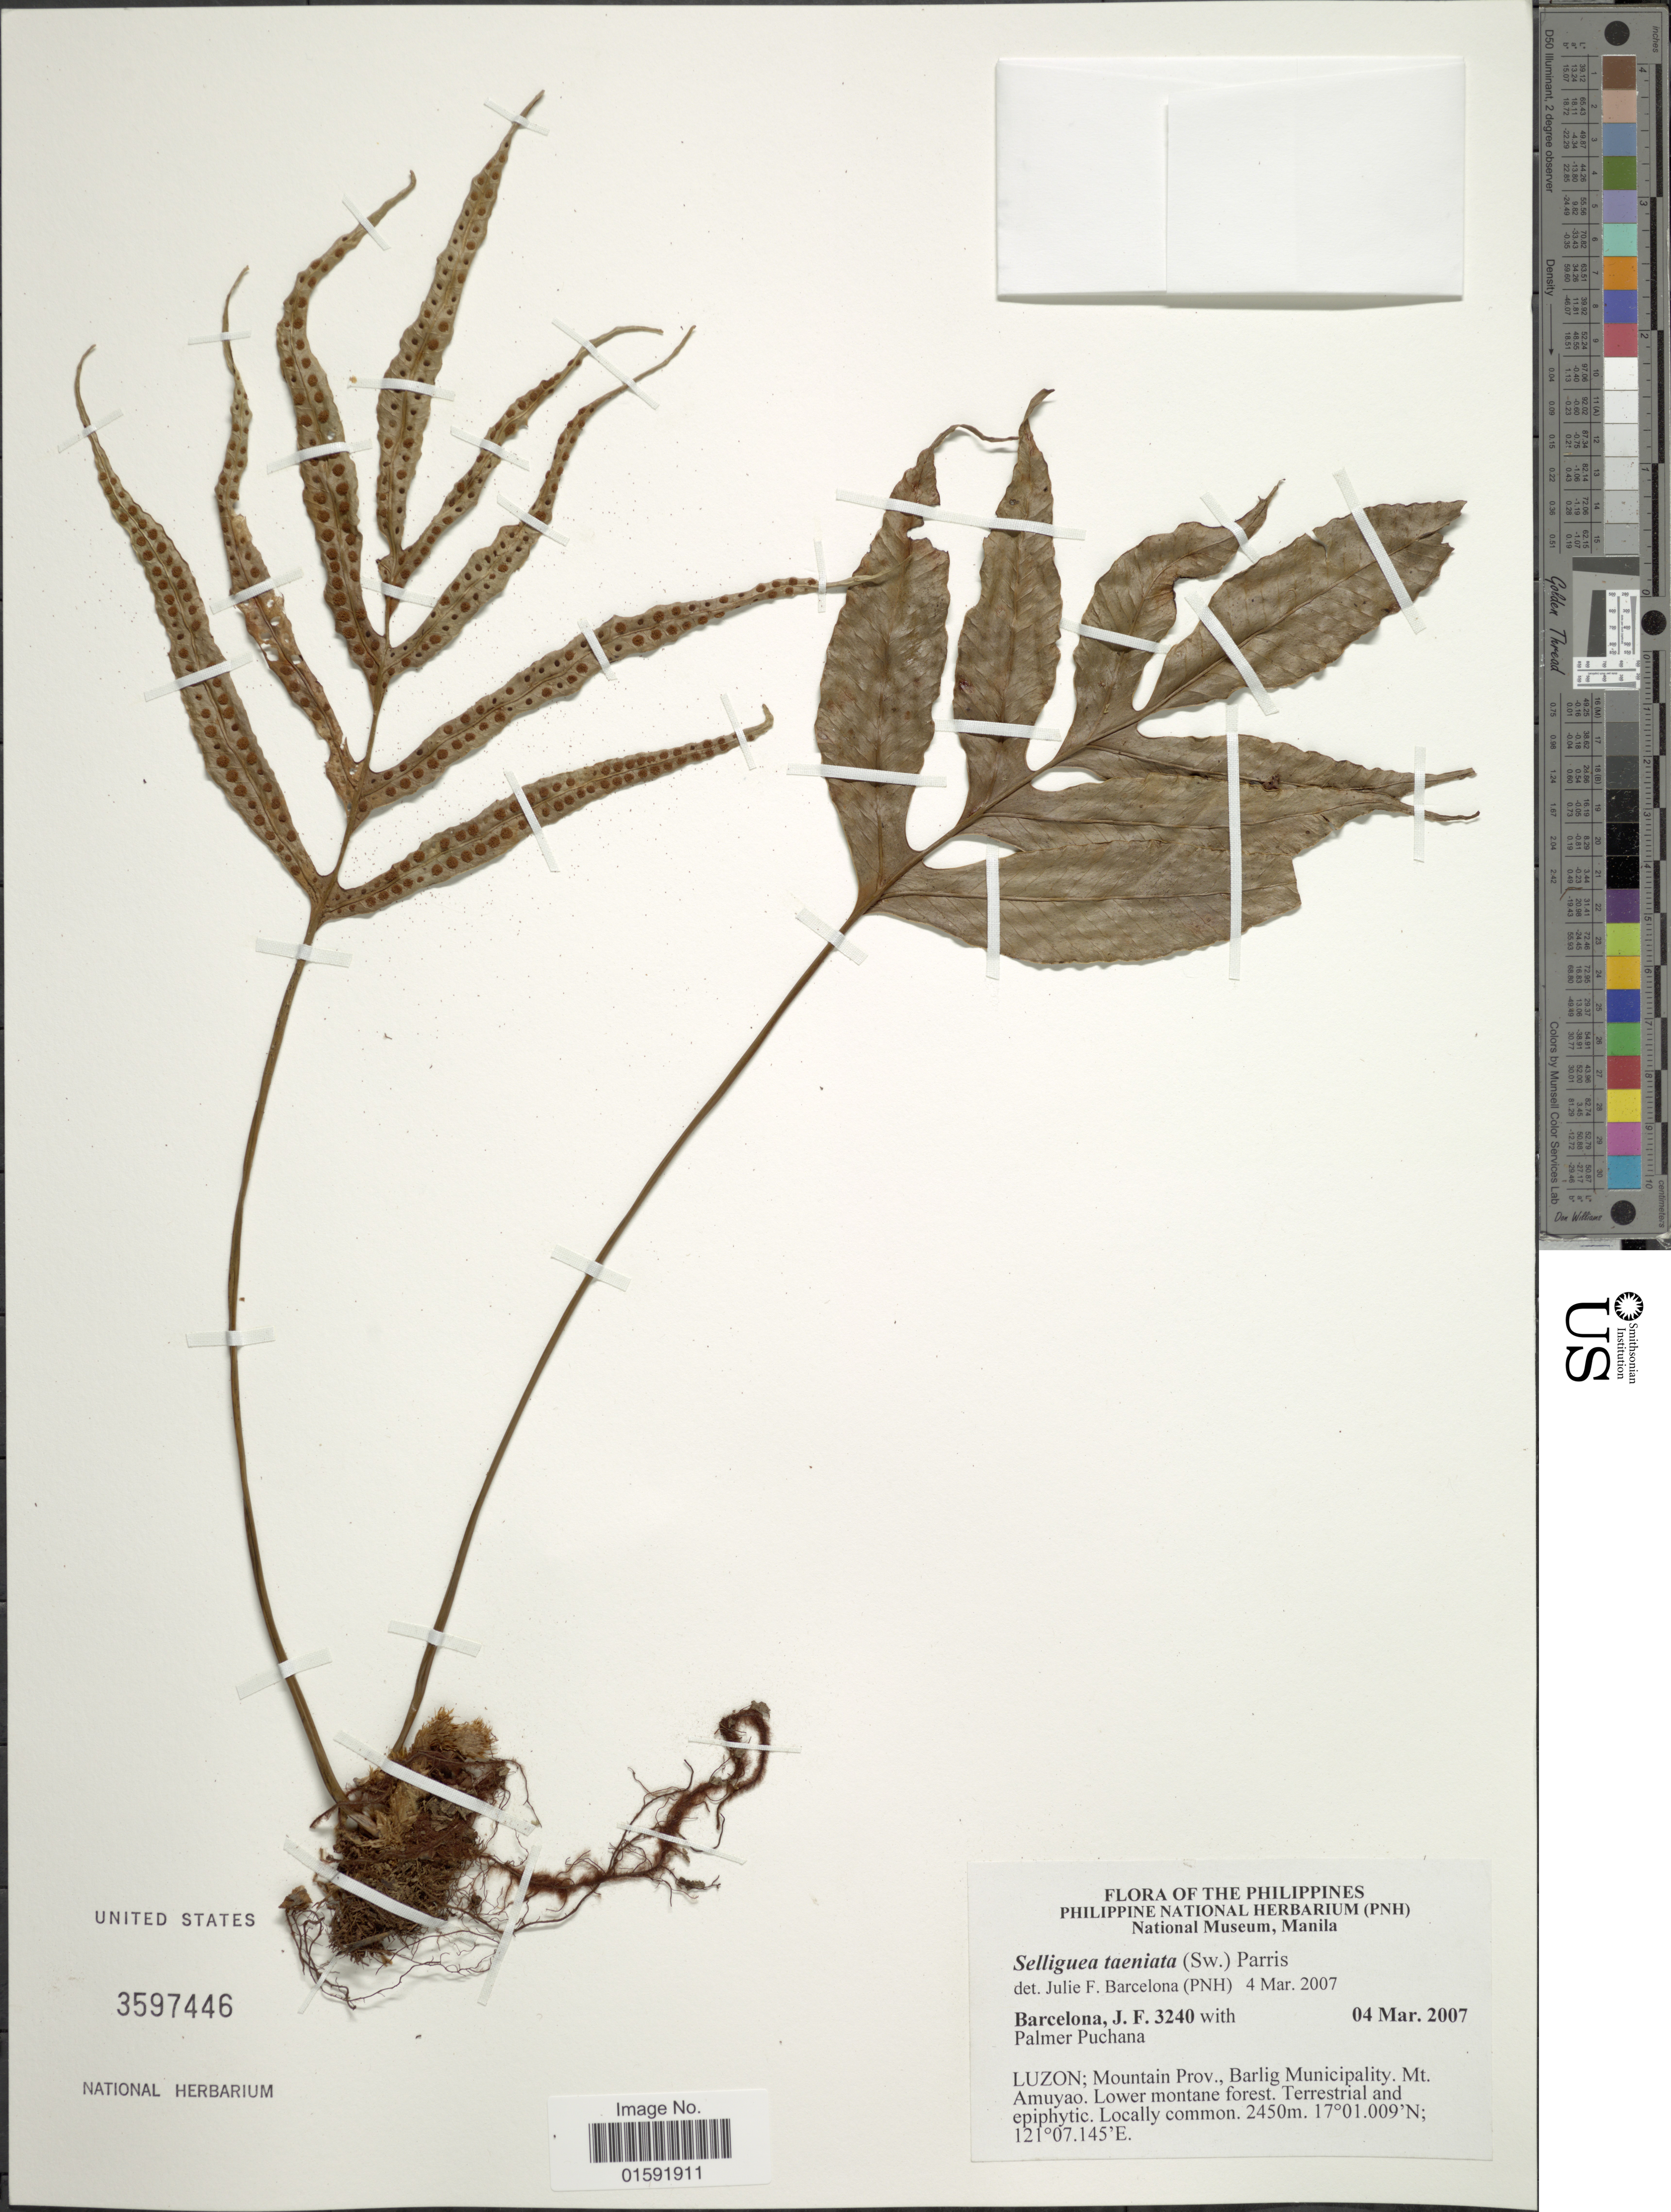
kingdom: Plantae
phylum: Tracheophyta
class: Polypodiopsida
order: Polypodiales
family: Polypodiaceae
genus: Selliguea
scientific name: Selliguea taeniata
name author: Parris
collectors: J. F. Barcelona & P. Puchana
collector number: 3240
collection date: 2007-03-04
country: Philippines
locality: Luzon, Mountain Prov., Barlig Municipality, Mt. Amuyao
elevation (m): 2450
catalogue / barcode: US 3597446